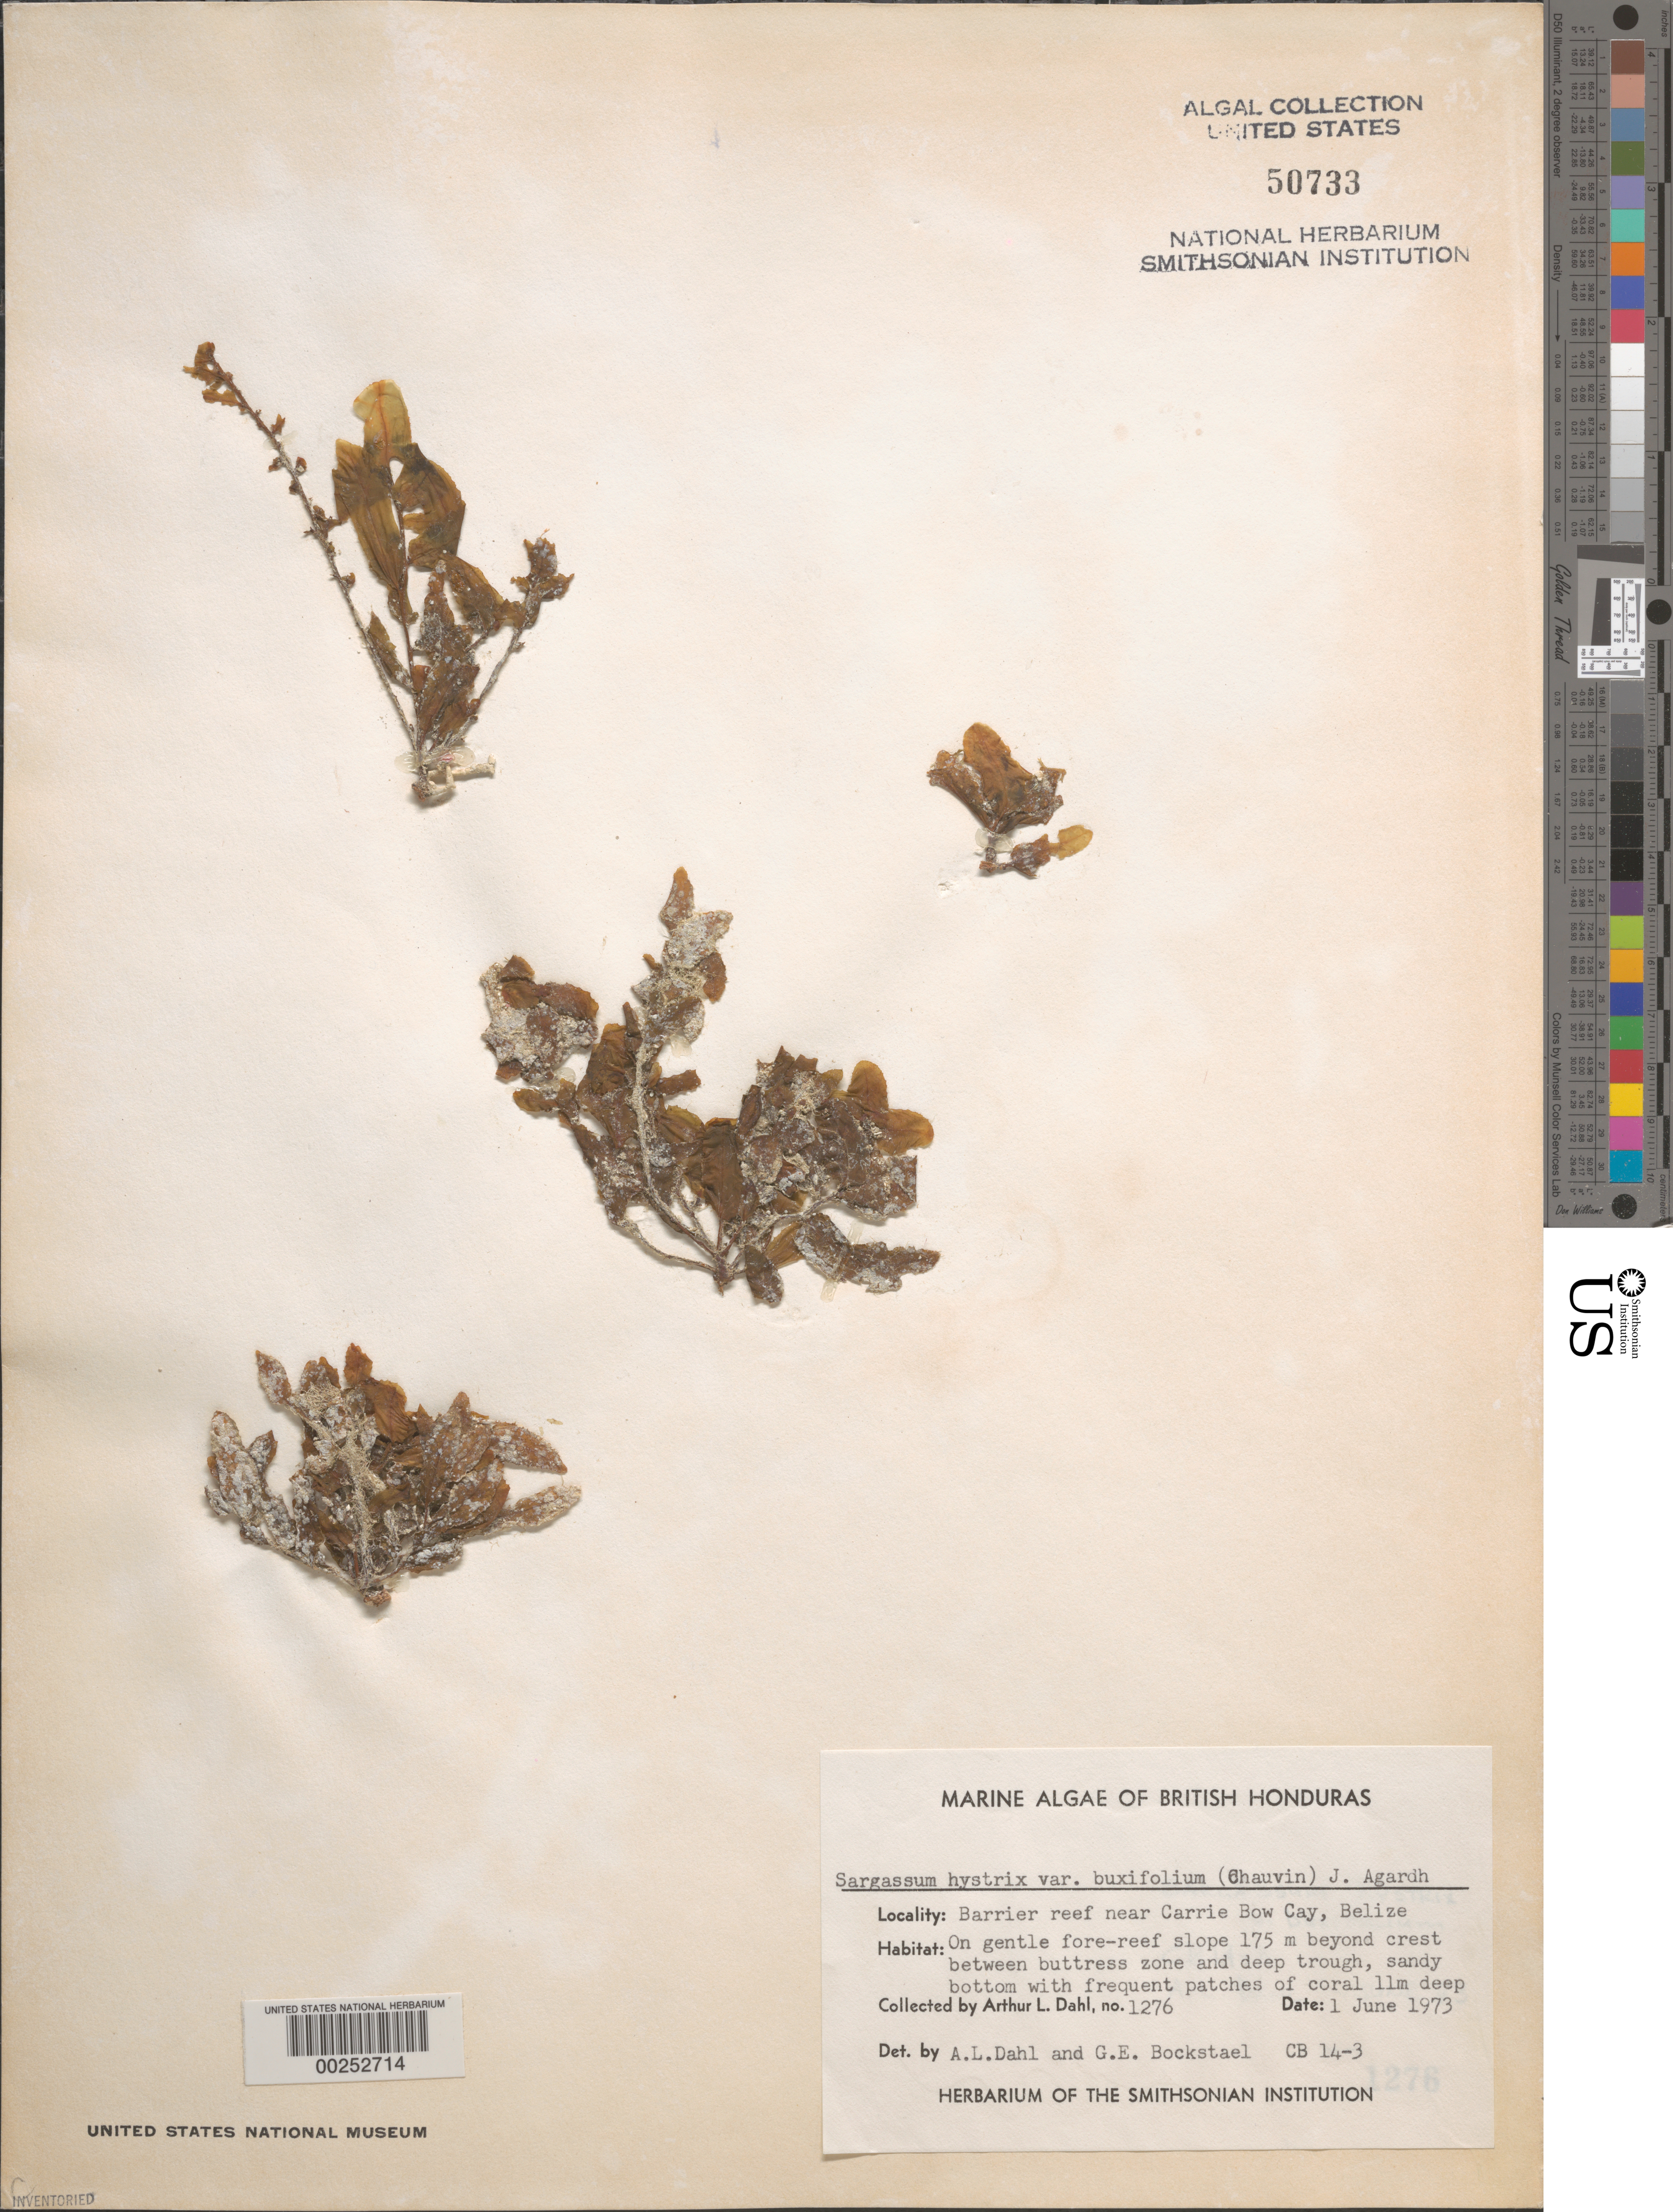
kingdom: Chromista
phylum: Ochrophyta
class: Phaeophyceae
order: Fucales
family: Sargassaceae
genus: Sargassum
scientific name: Sargassum hystrix var. buxifolium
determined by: Dahl, A. O.; Bockstael, G. E.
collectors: A. Dahl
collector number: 1276 & CB 14-3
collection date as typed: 01 Jun 1973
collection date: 1973-06-01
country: Belize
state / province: Stann Creek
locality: Barrier reef near Carrie Bow Cay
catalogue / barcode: US 50733